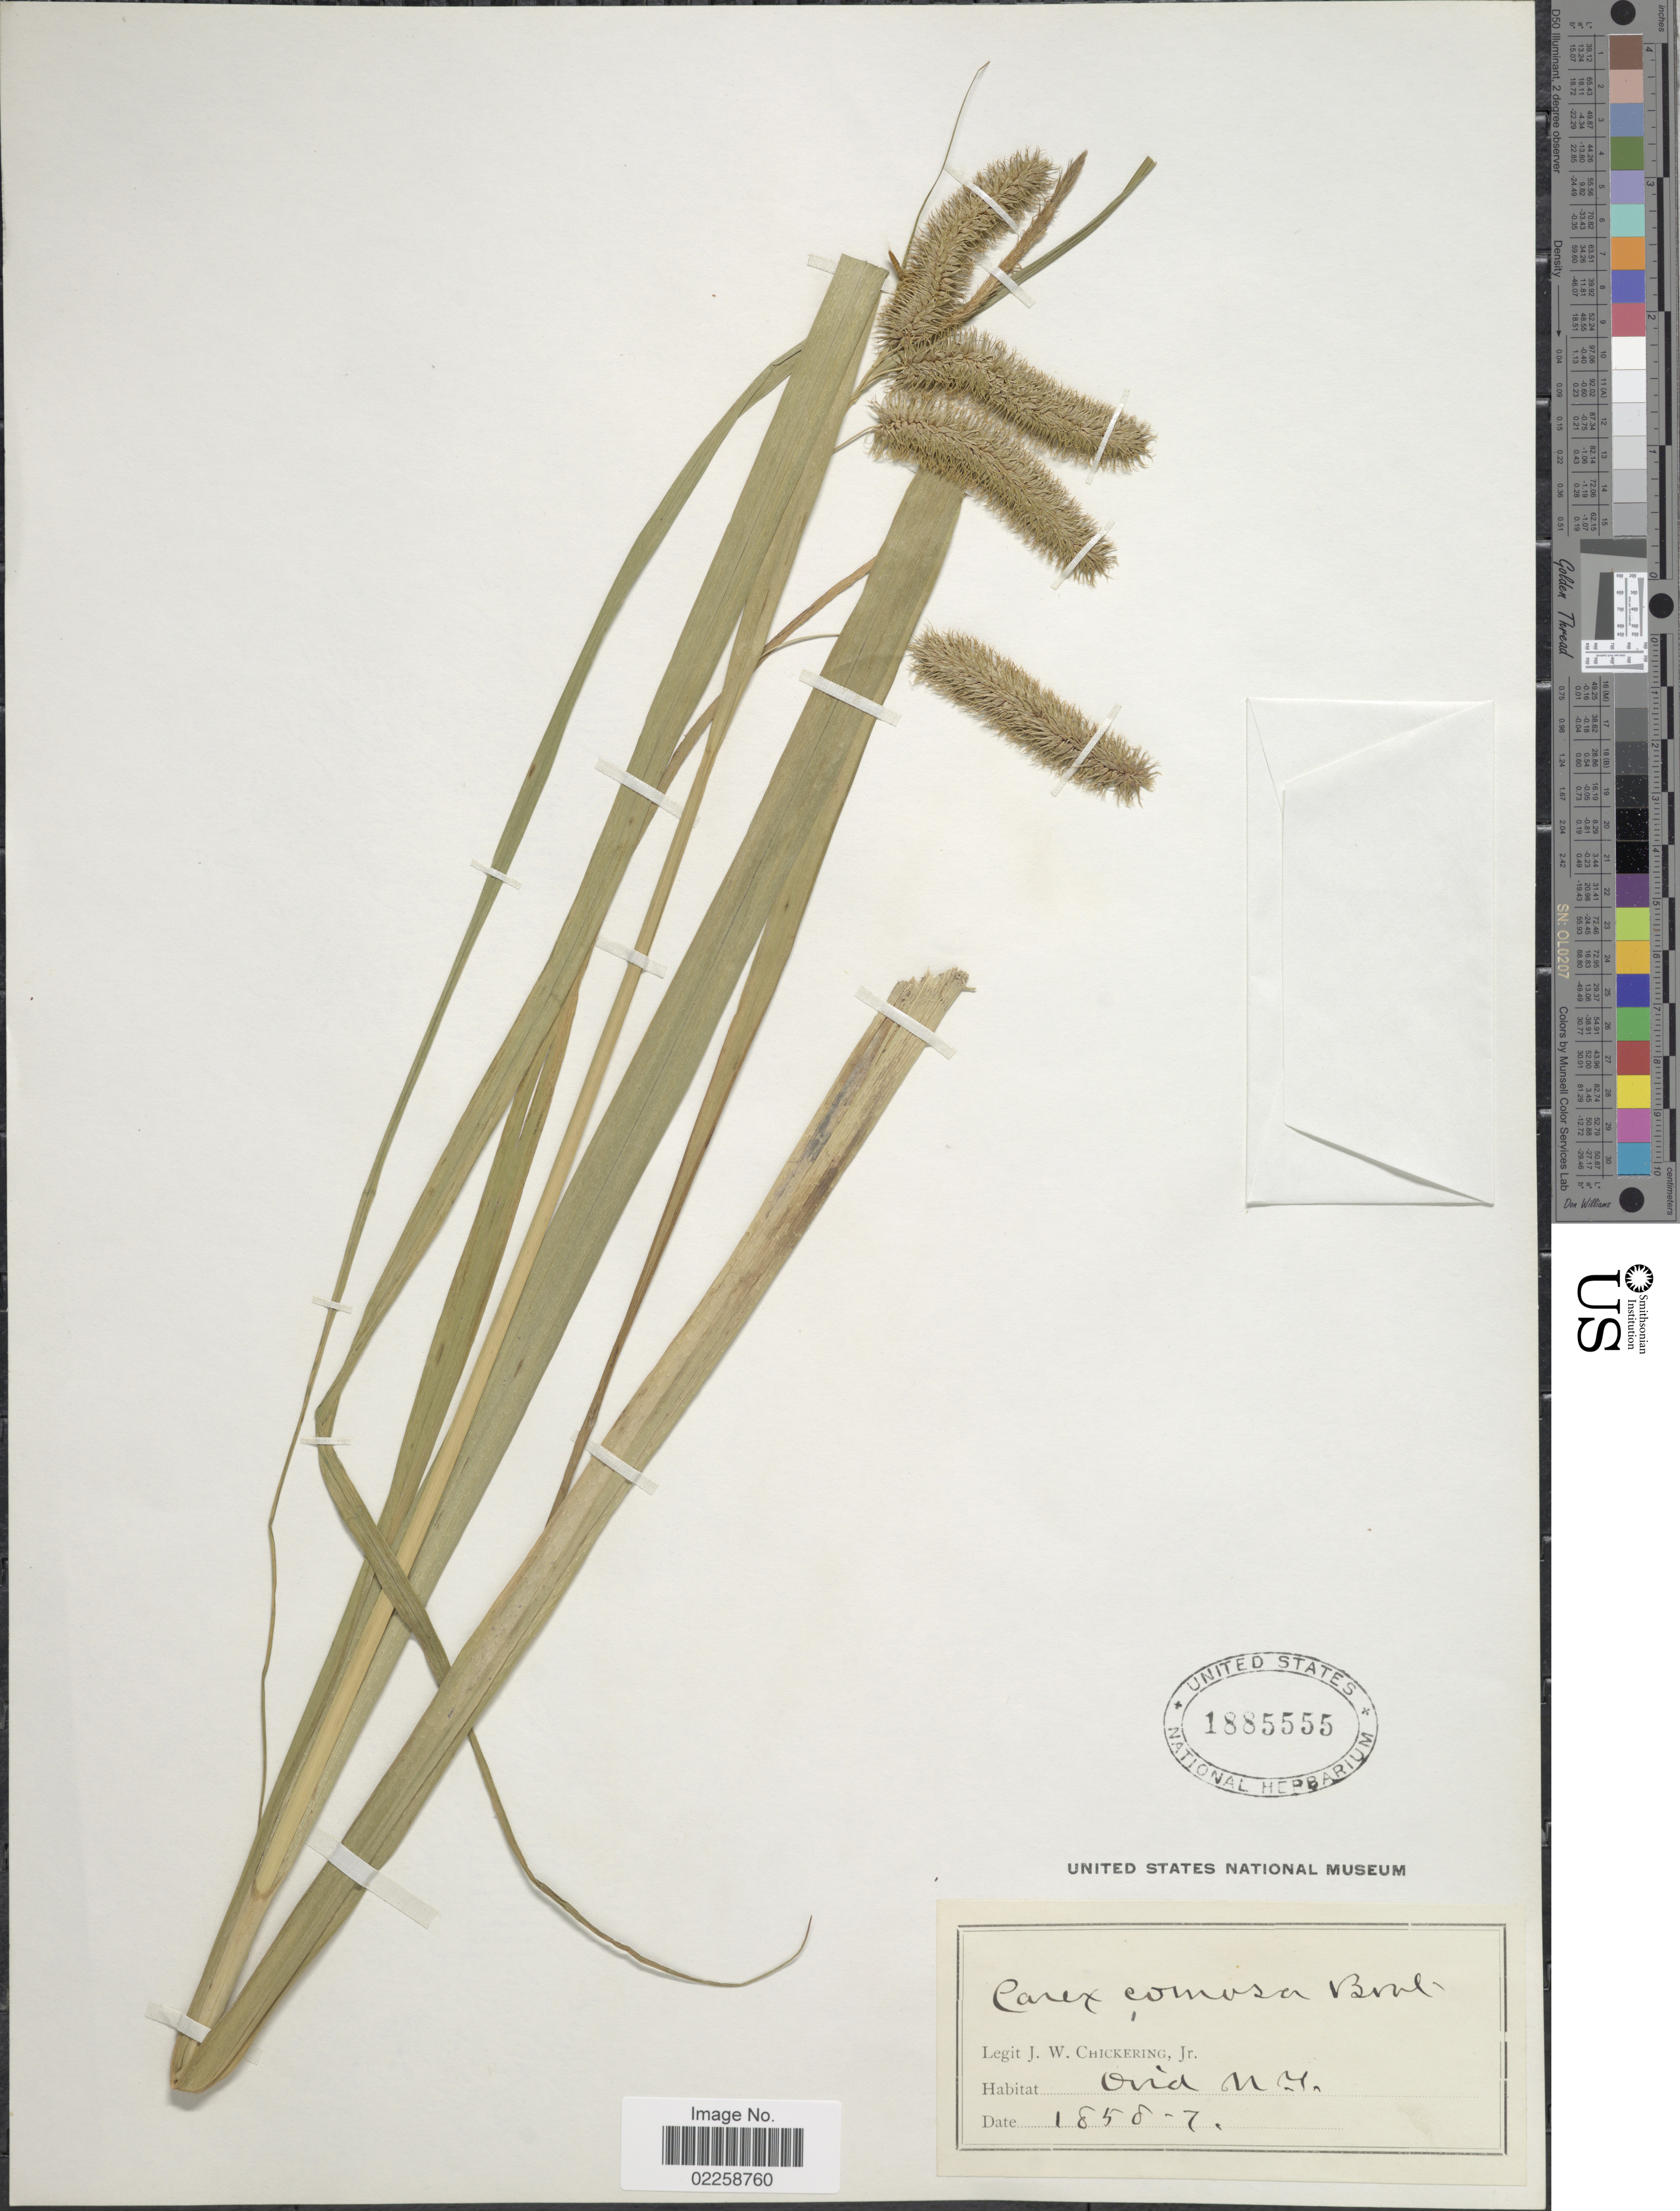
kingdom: Plantae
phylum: Tracheophyta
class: Liliopsida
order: Poales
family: Cyperaceae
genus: Carex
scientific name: Carex comosa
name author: Boott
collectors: J. W. Chickering Jr.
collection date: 1858/1878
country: United States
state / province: New York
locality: Ovid, N. Y.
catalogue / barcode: US 1885555